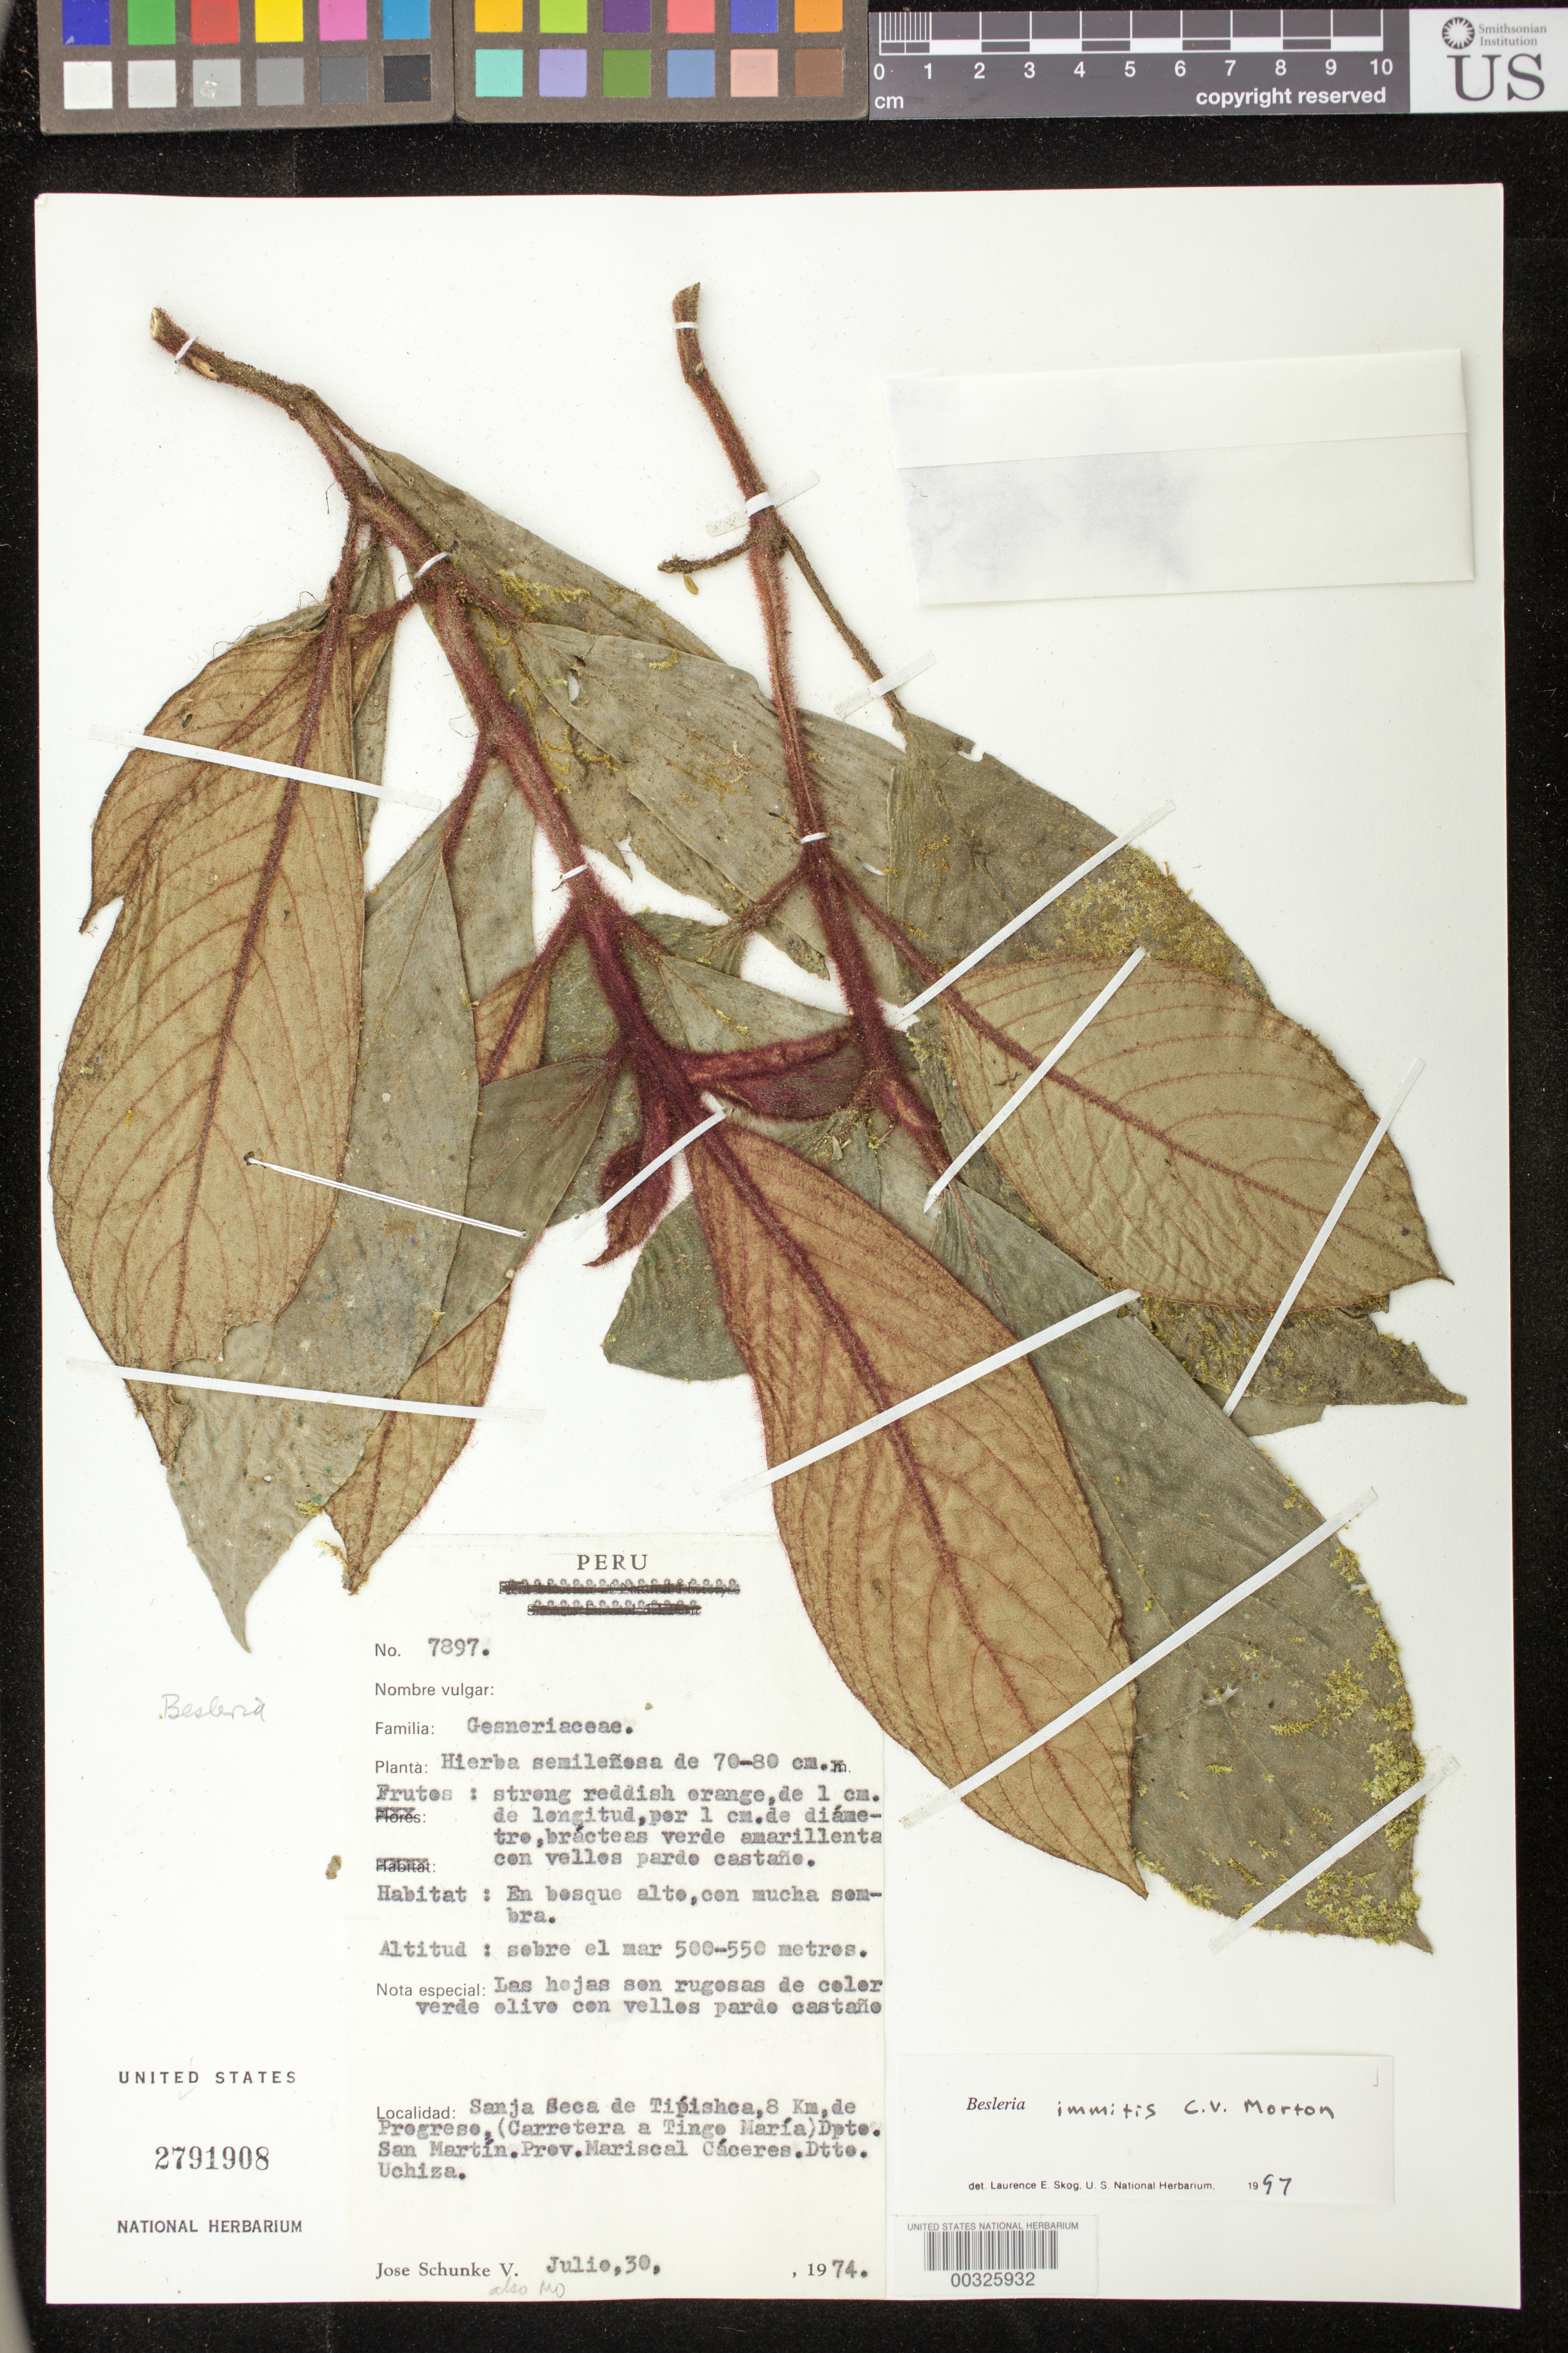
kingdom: Plantae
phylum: Tracheophyta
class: Magnoliopsida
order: Lamiales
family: Gesneriaceae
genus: Besleria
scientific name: Besleria immitis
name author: C.V. Morton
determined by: Skog, Laurence E.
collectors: J. Schunke Vigo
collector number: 7897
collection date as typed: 30 Jul 1974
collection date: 1974-07-30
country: Peru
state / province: San Martín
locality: Prov. Mariscal Cáceres, Dtto. Uchiza; Sanja Seca de Tipíshca, 8 km de Progreso (Carretera a Tingo María)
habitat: En bosque alto, con mucha sombra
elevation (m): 500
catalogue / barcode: US 2791908